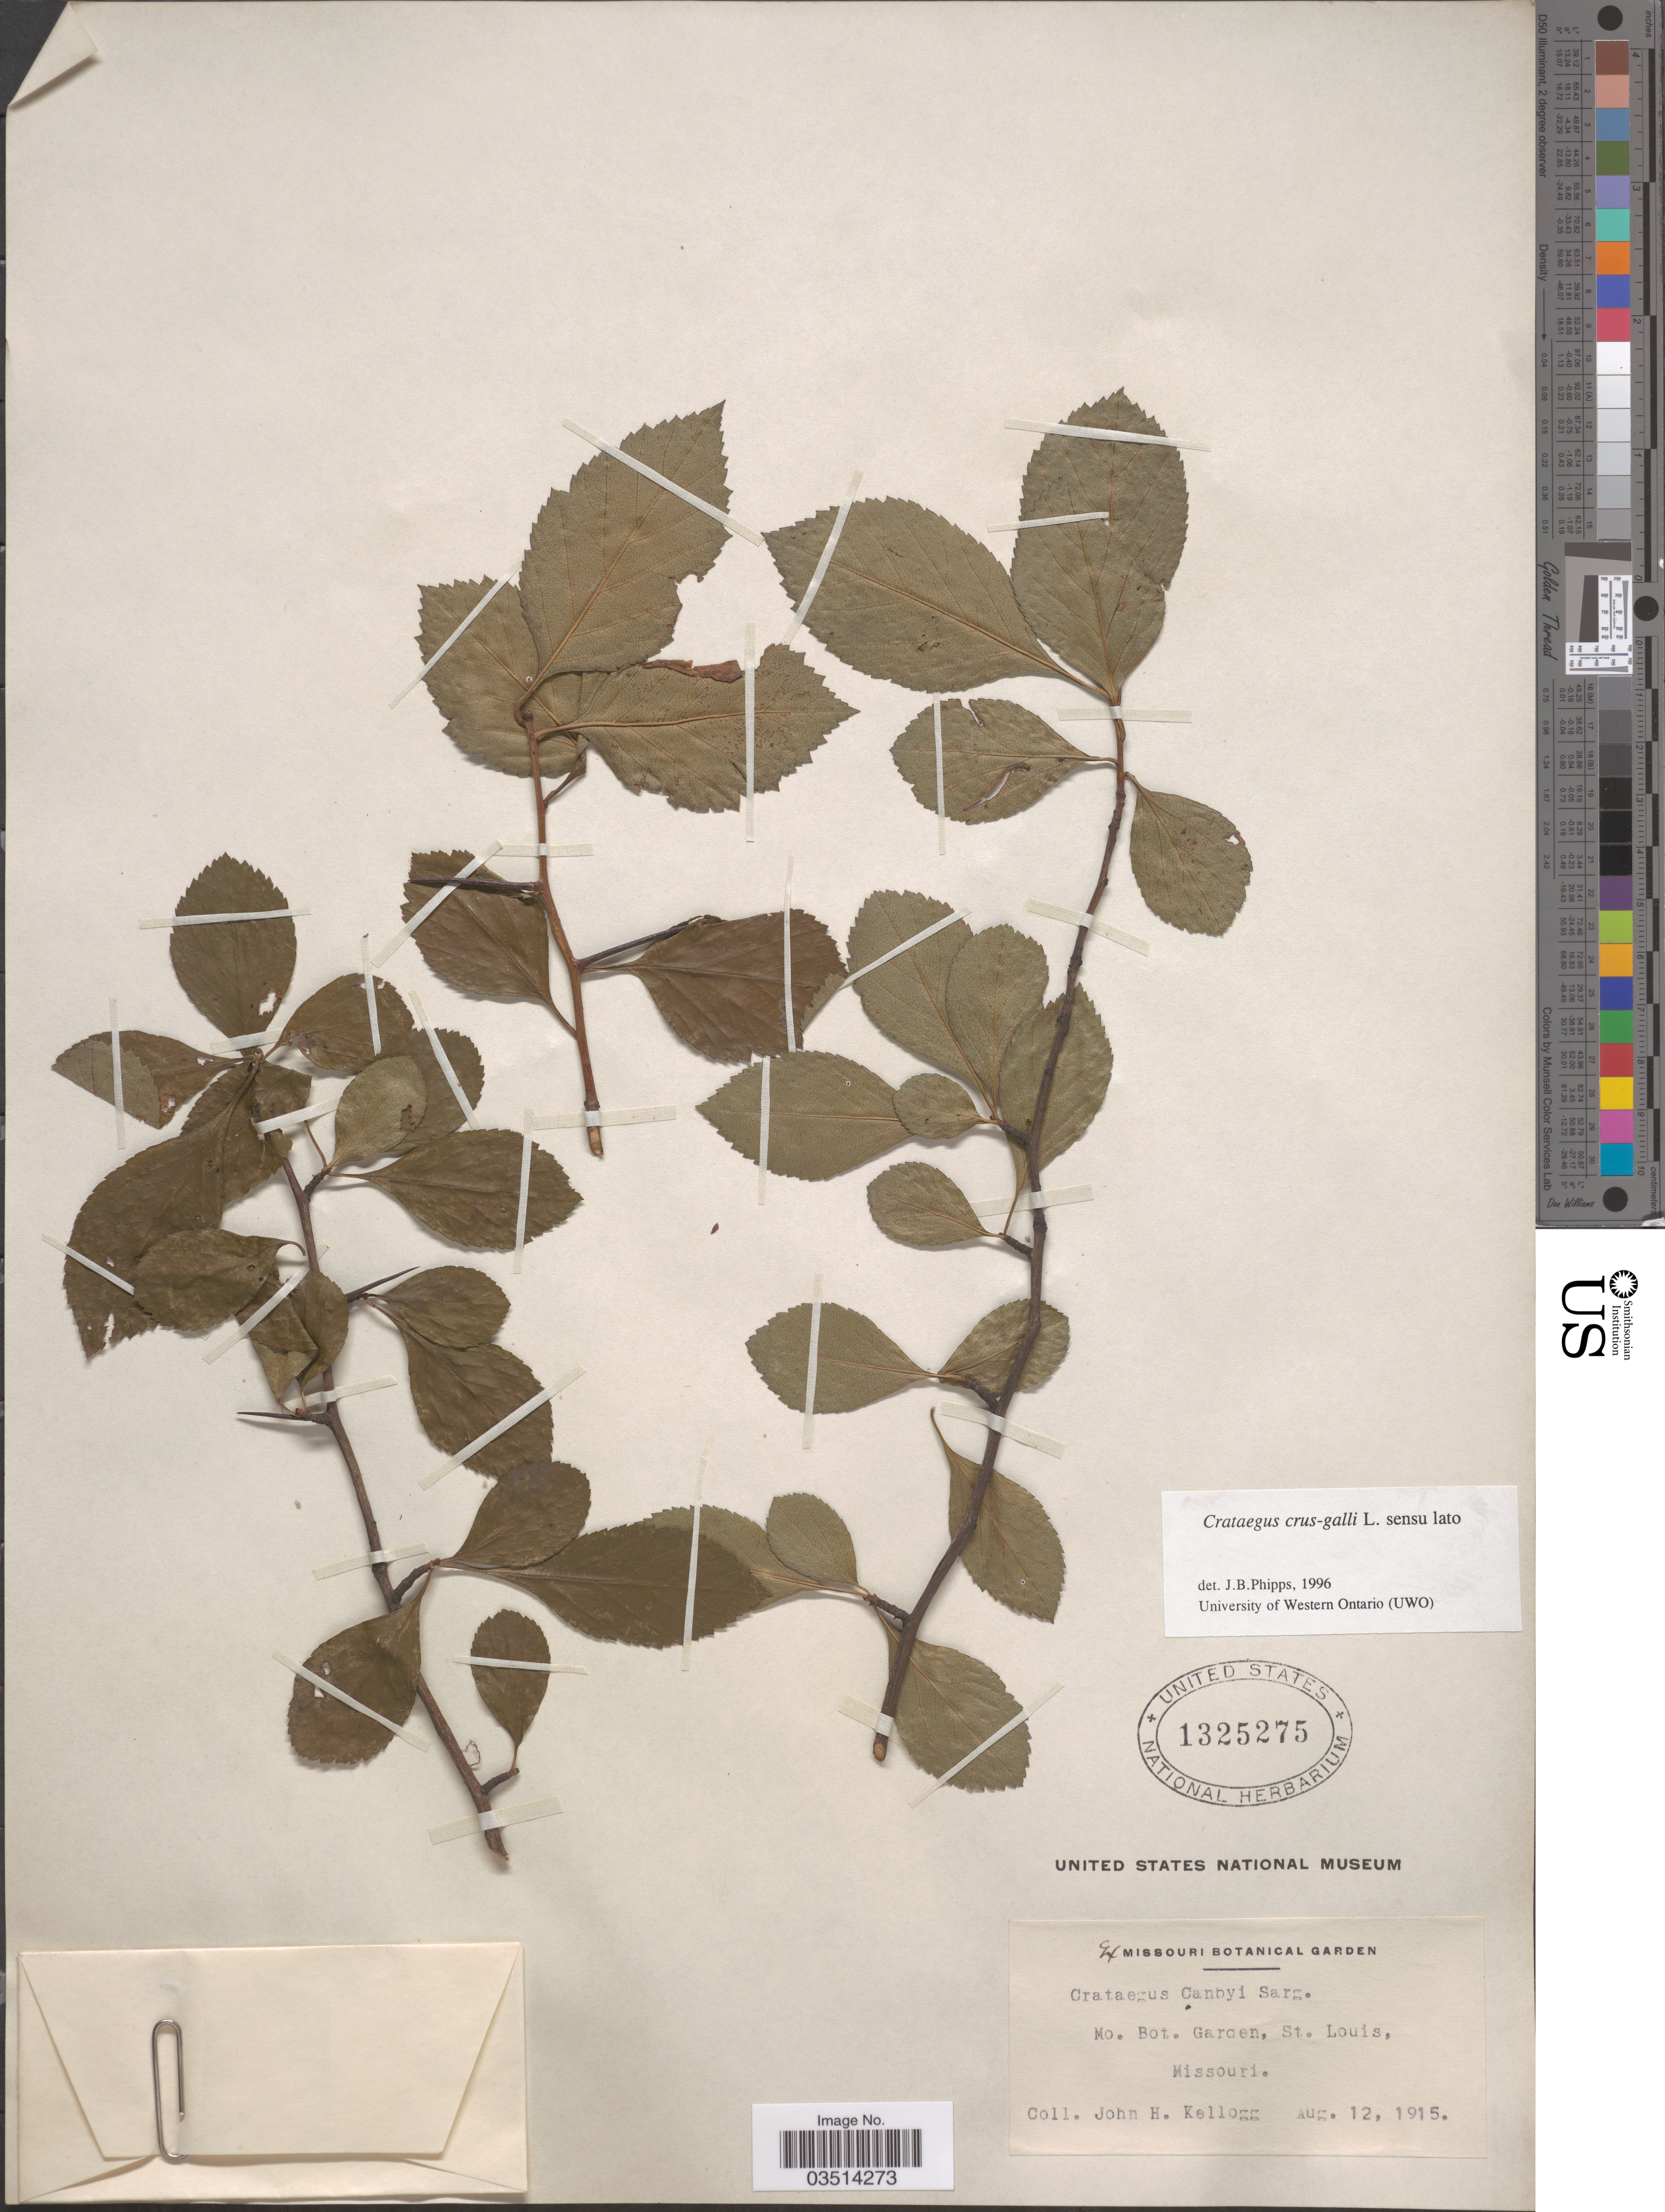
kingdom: Plantae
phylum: Tracheophyta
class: Magnoliopsida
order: Rosales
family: Rosaceae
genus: Crataegus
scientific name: Crataegus crus-galli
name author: L.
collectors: J. H. Kellogg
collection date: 1915-08-12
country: United States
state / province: Missouri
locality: Mo. Bot. Garden, St. Louis.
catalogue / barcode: US 1325275